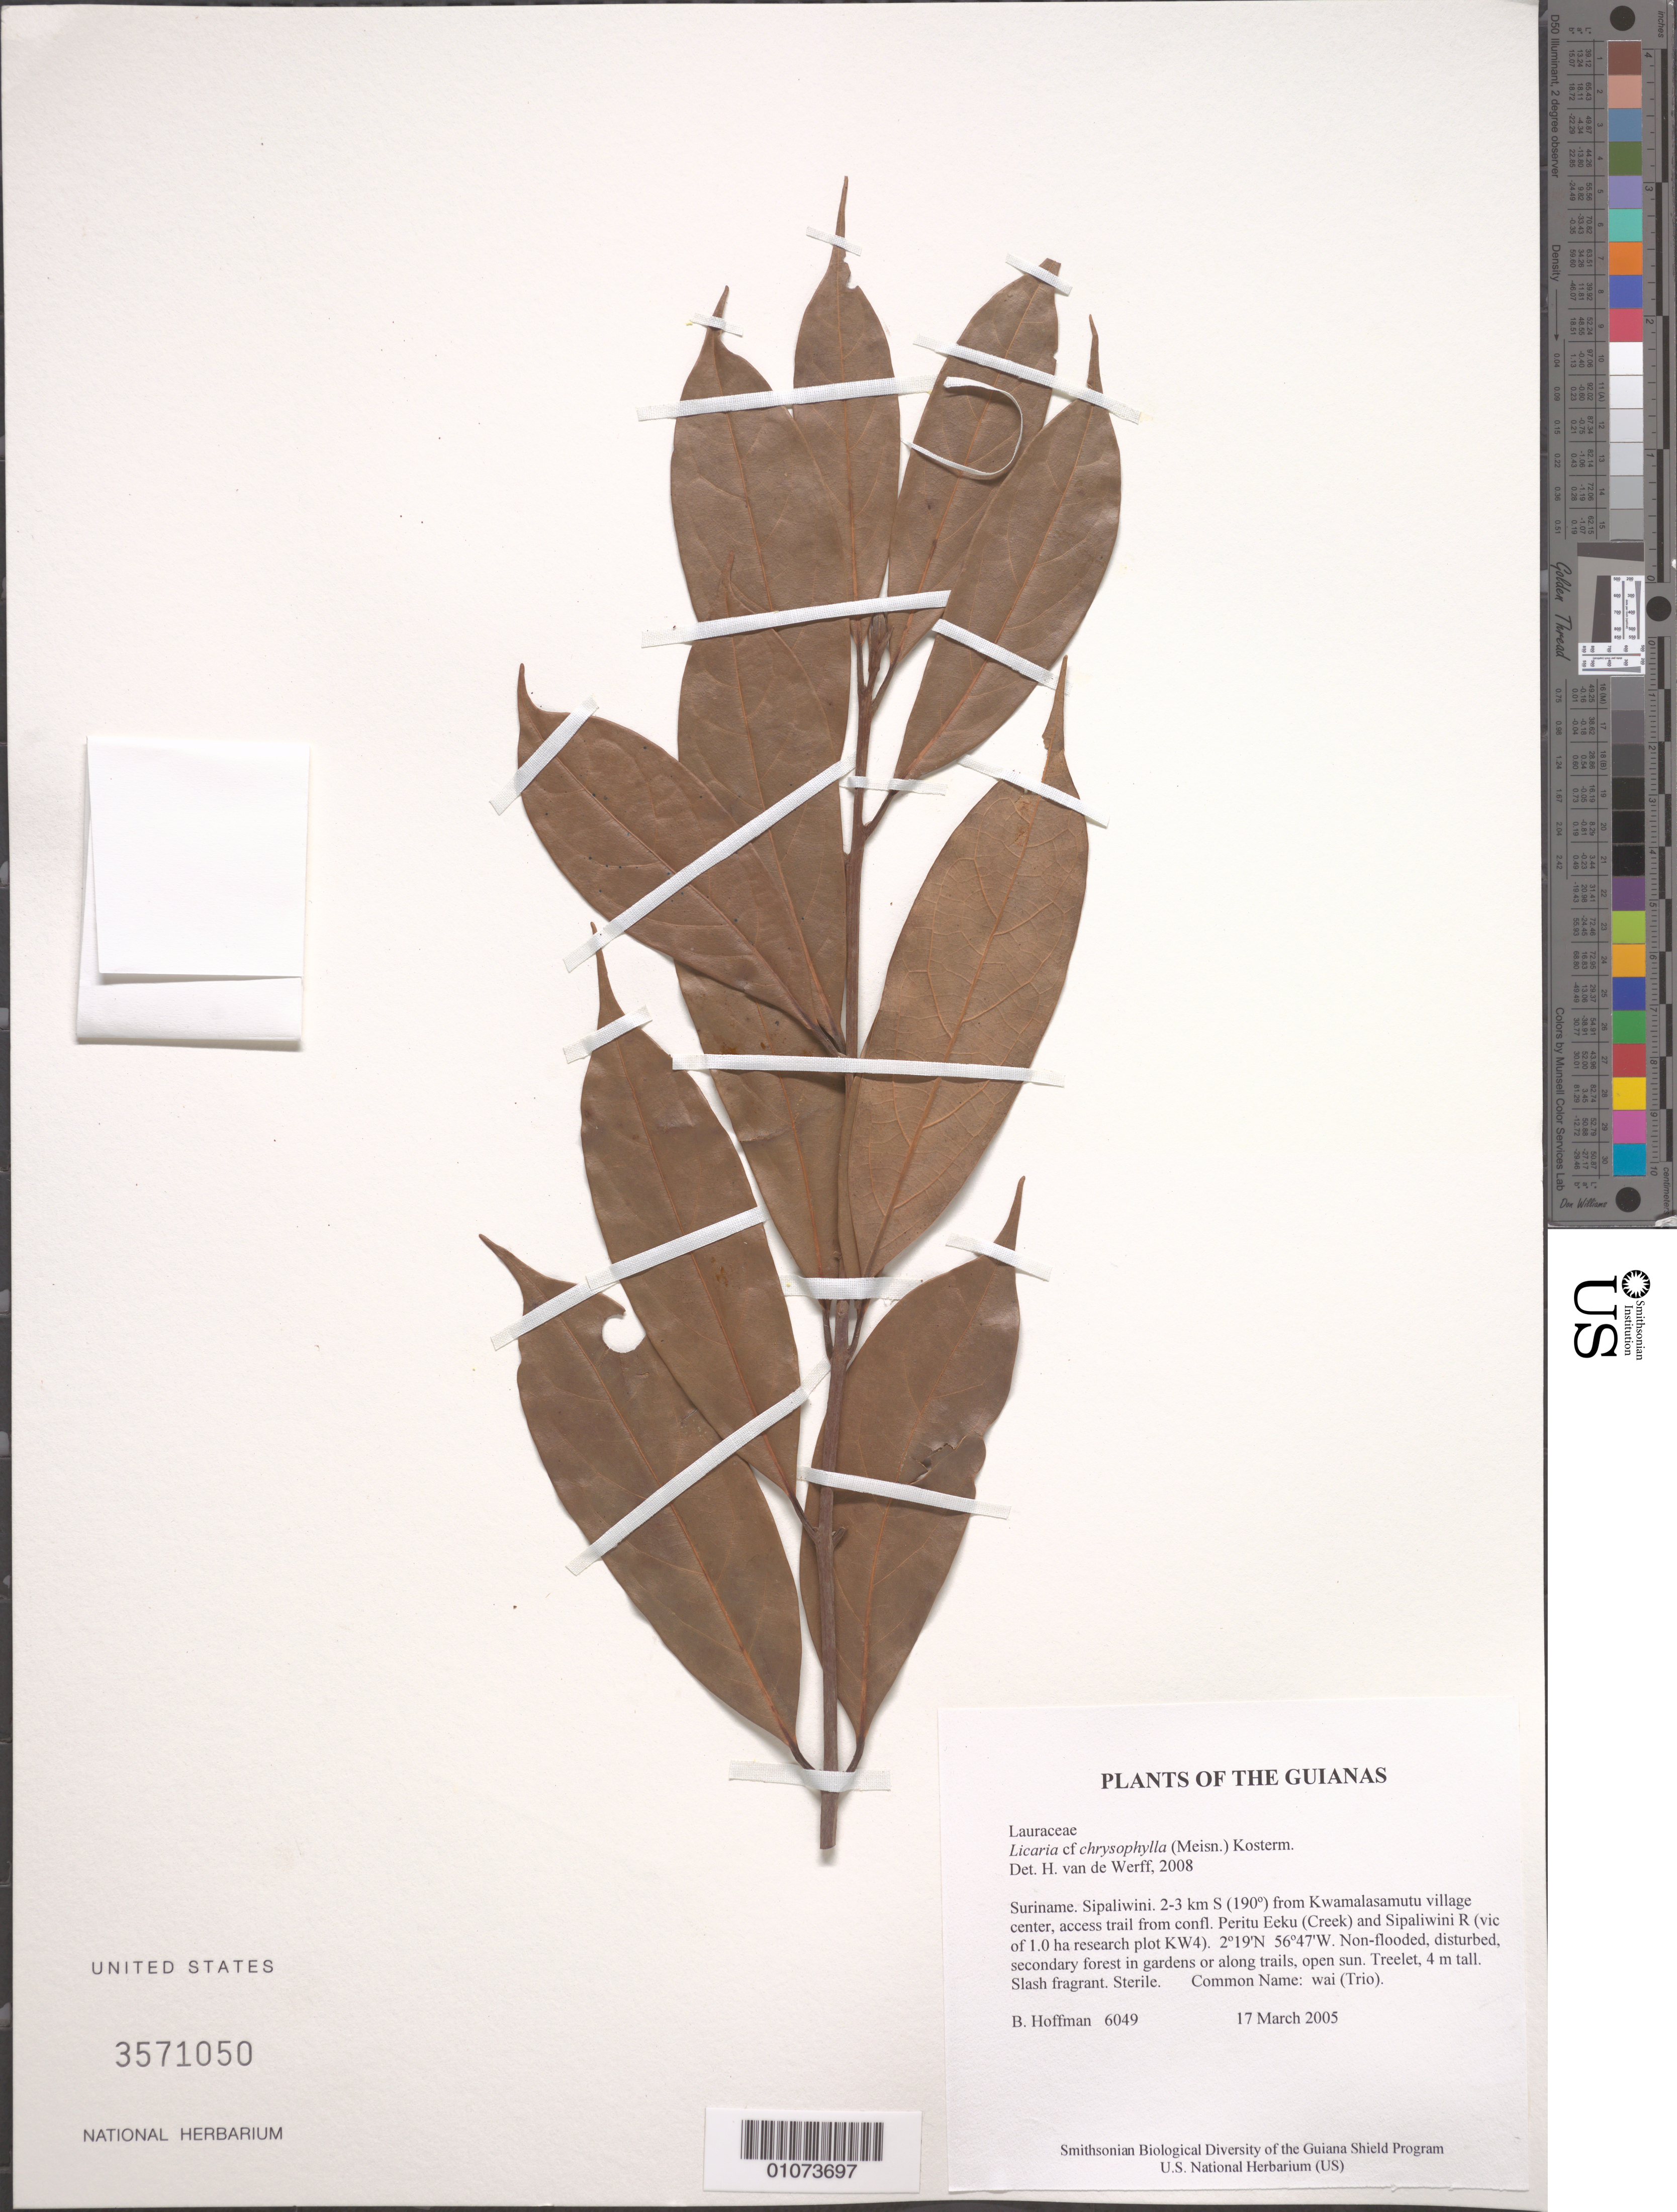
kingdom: Plantae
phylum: Tracheophyta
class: Magnoliopsida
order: Laurales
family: Lauraceae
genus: Licaria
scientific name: Licaria chrysophylla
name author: (Meisn.) Kosterm.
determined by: van der Werff, H., (MO), Missouri Botanical Garden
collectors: B. Hoffman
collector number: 6049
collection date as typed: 17 March 2005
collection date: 2005-03-17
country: Suriname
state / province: Sipaliwini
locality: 2-3 km S (190º) from Kwamalasamutu village center, access trail from confl. Peritu Eeku (Creek) and Sipaliwini R (vic of 1.0 ha research plot KW4)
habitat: Non-flooded, disturbed, secondary forest in gardens or along trails, open sun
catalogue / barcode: US 3571050